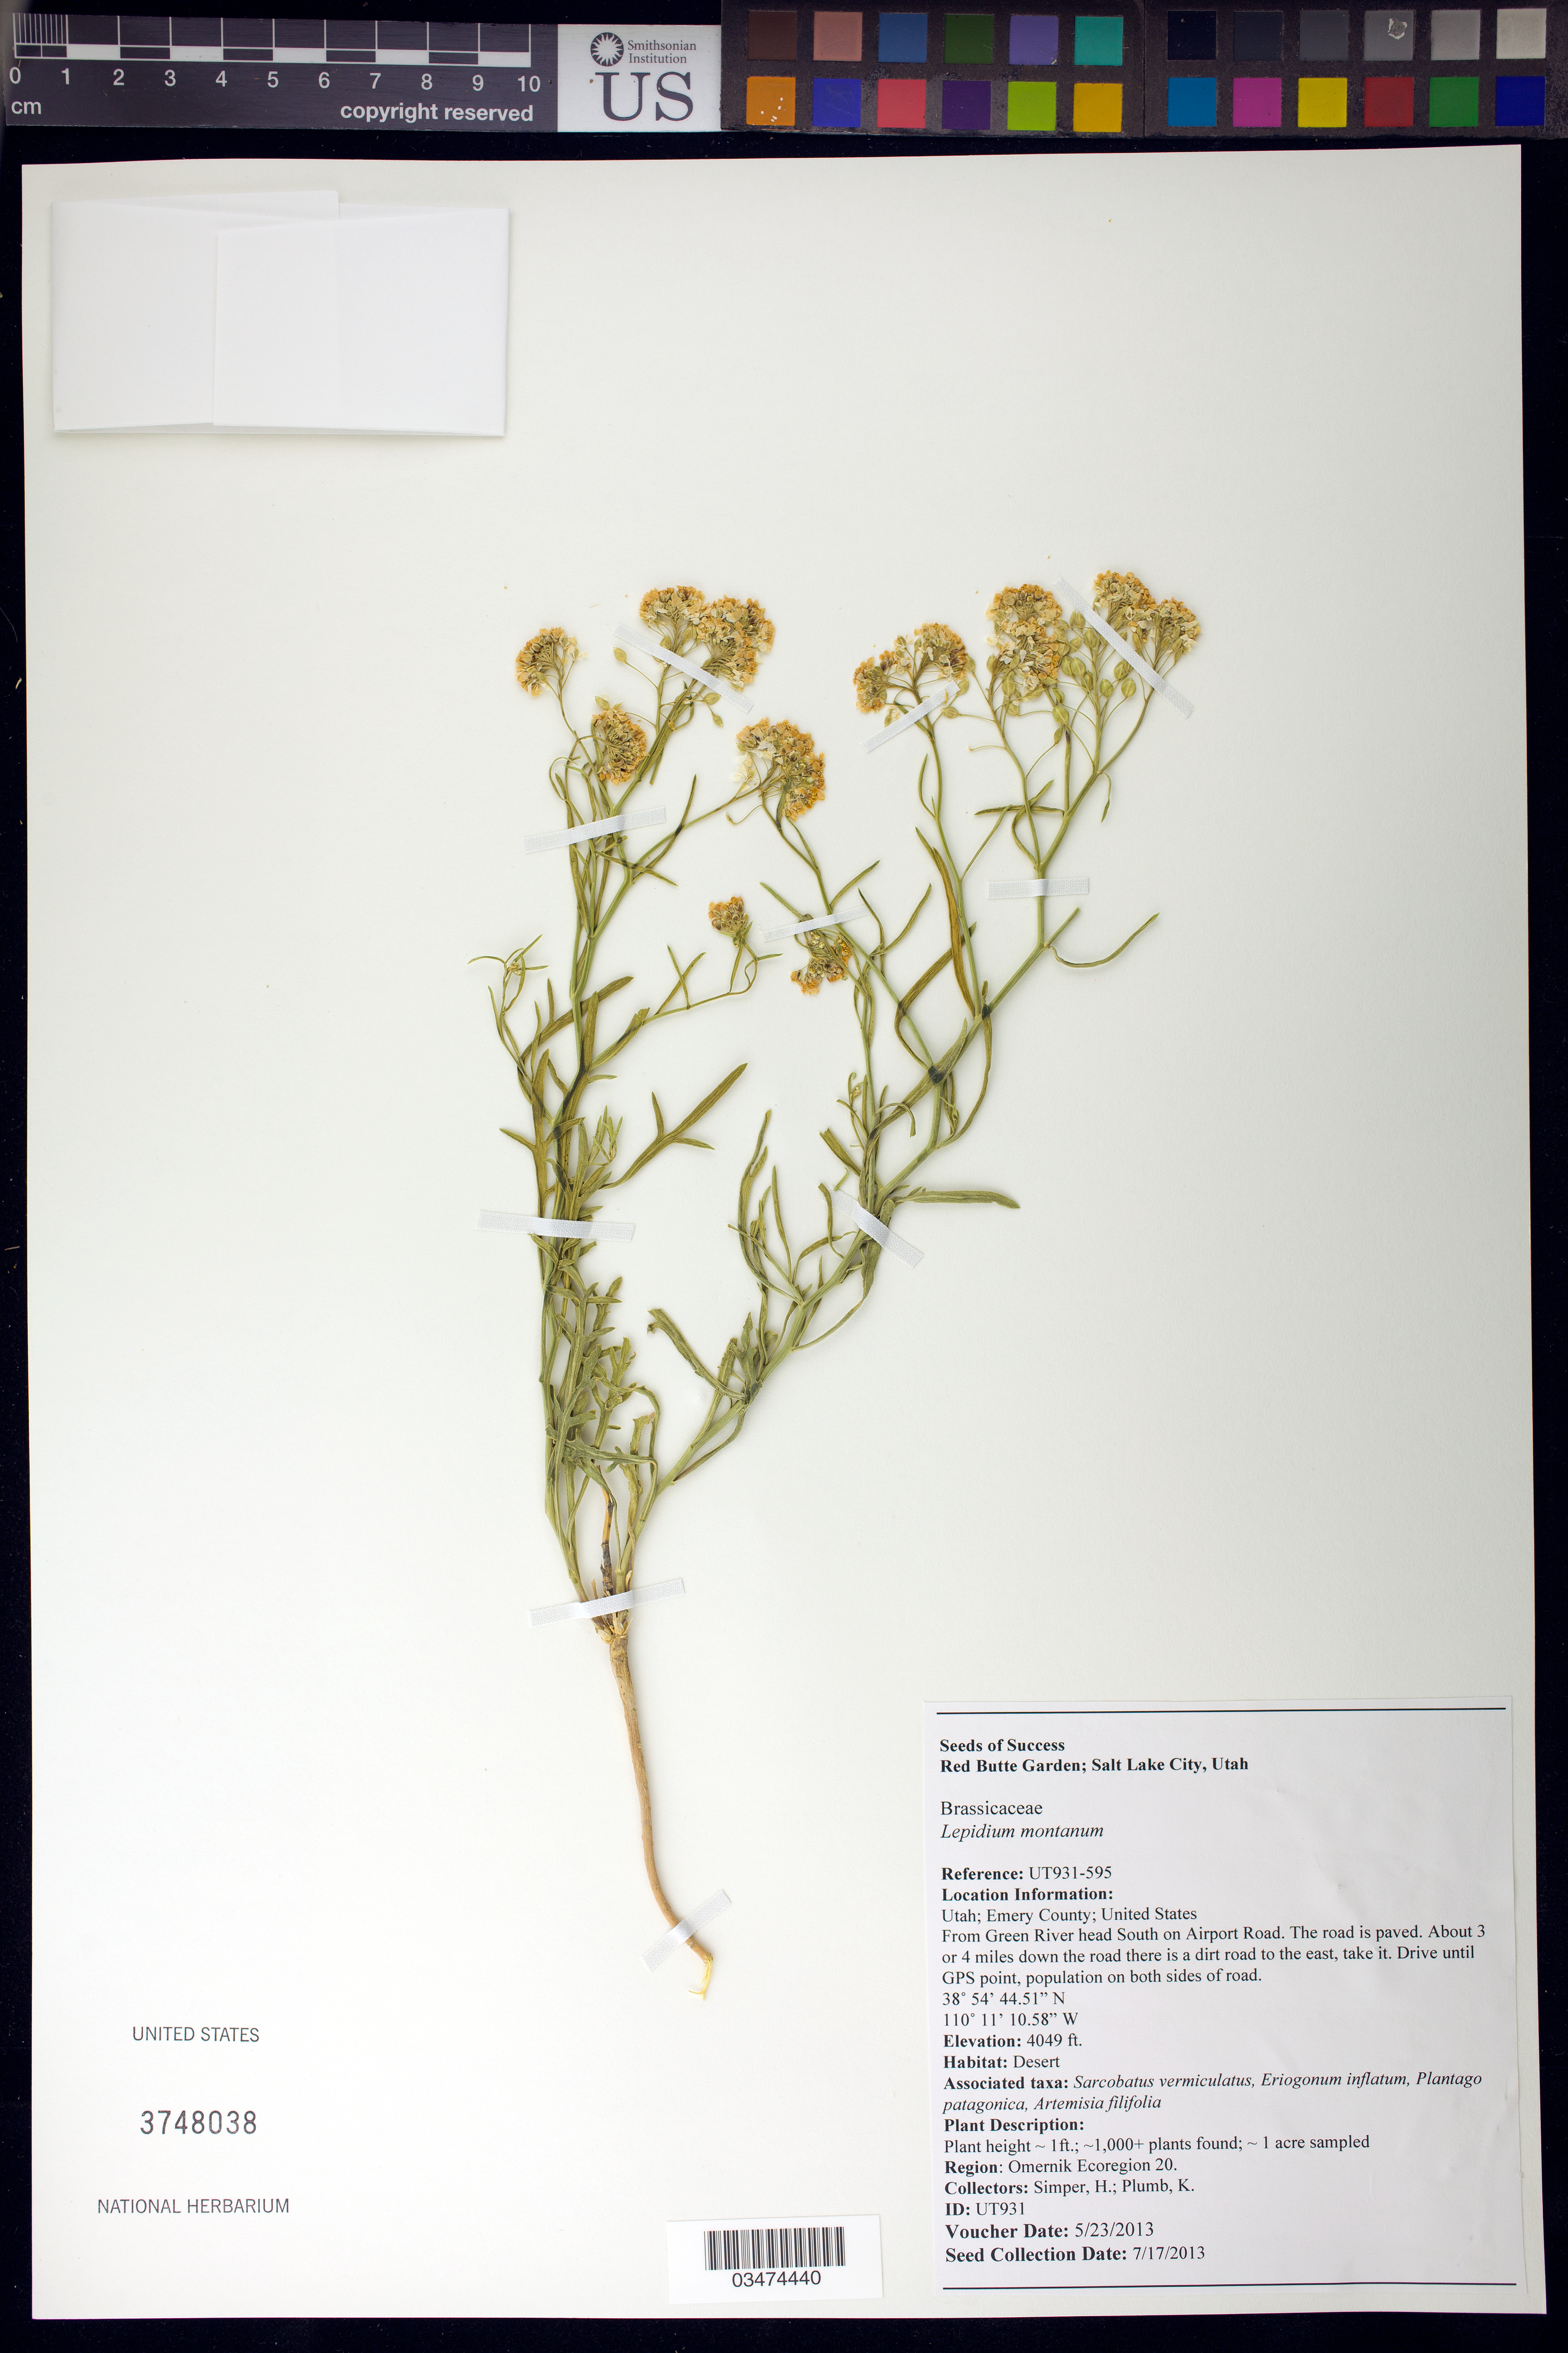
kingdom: Plantae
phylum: Tracheophyta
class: Magnoliopsida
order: Brassicales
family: Brassicaceae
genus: Lepidium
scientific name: Lepidium montanum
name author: Nutt.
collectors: H. Simper & K. Plumb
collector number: UT931-595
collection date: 2013-05-23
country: United States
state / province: Utah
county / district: Emery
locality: From Green River to S on Airport Rd. for 3-4 milesand take a dirt road to the east.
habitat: Desert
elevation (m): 1234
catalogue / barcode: US 3748038